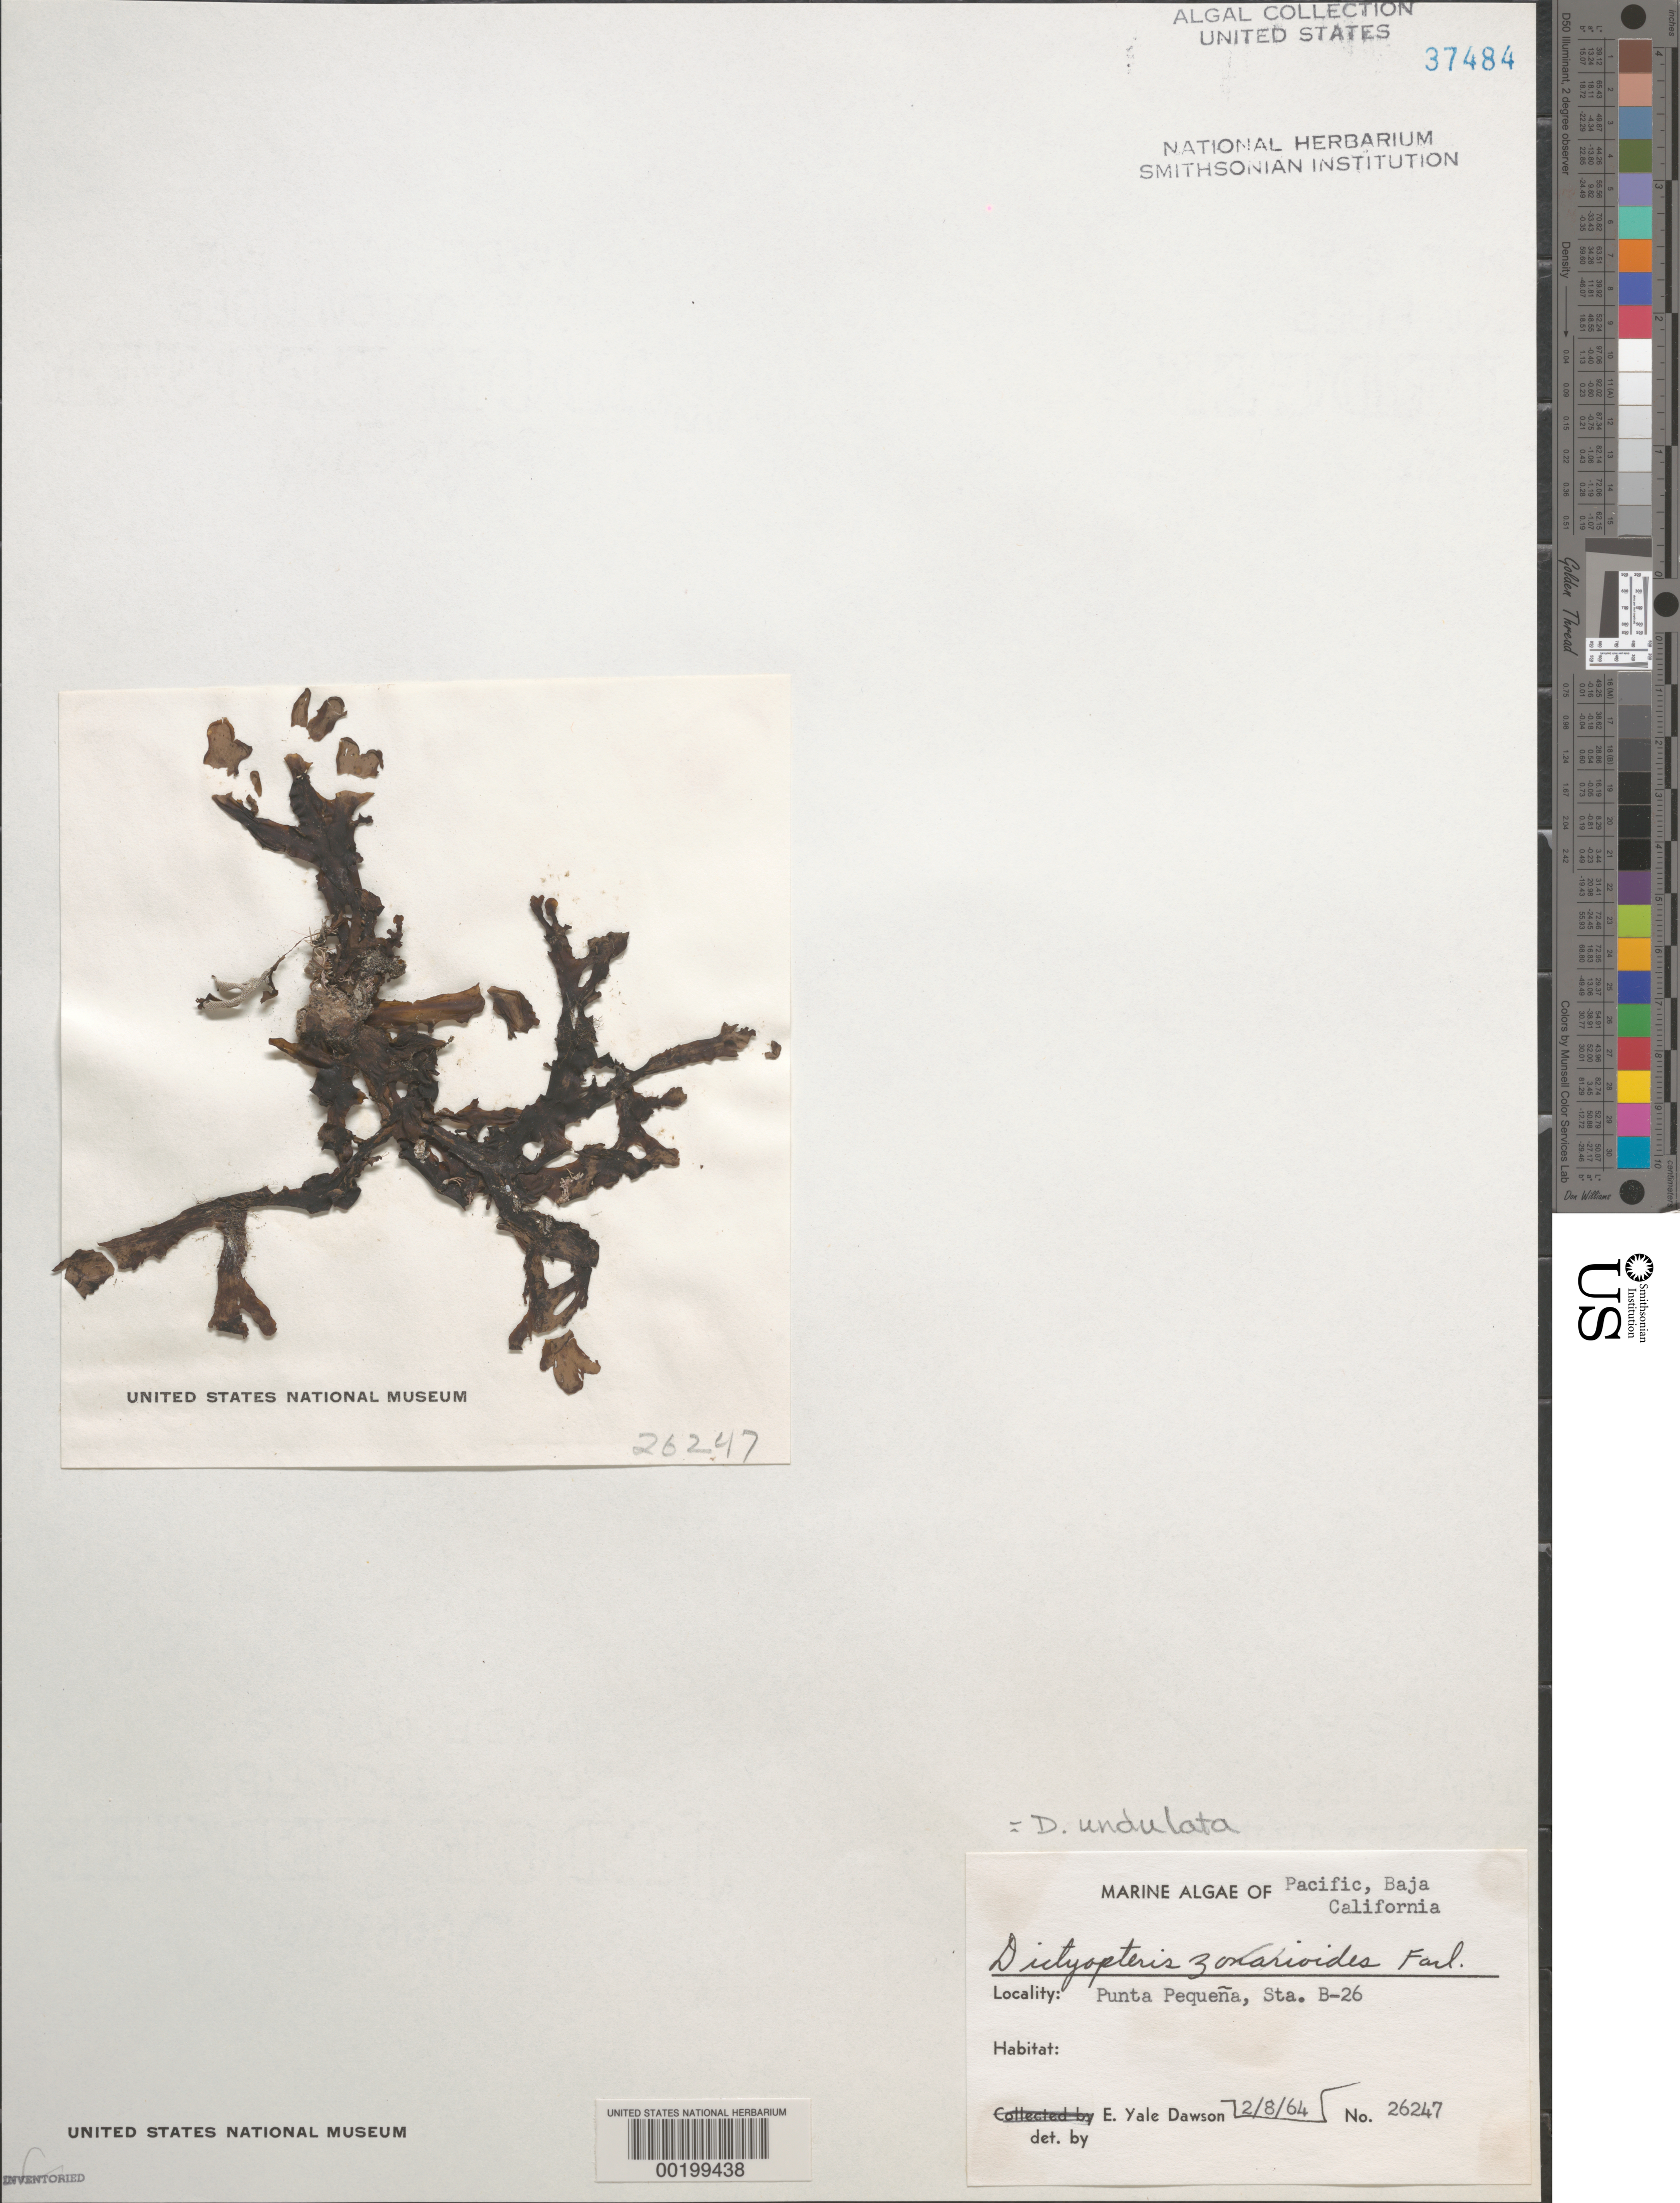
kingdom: Chromista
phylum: Ochrophyta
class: Phaeophyceae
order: Dictyotales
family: Dictyotaceae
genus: Dictyopteris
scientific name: Dictyopteris undulata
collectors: E. Y. Dawson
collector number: EYD 26247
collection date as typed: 08 Feb 1964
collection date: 1964-02-08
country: Mexico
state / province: Baja California Sur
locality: Punta Pequena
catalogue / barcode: US 37484